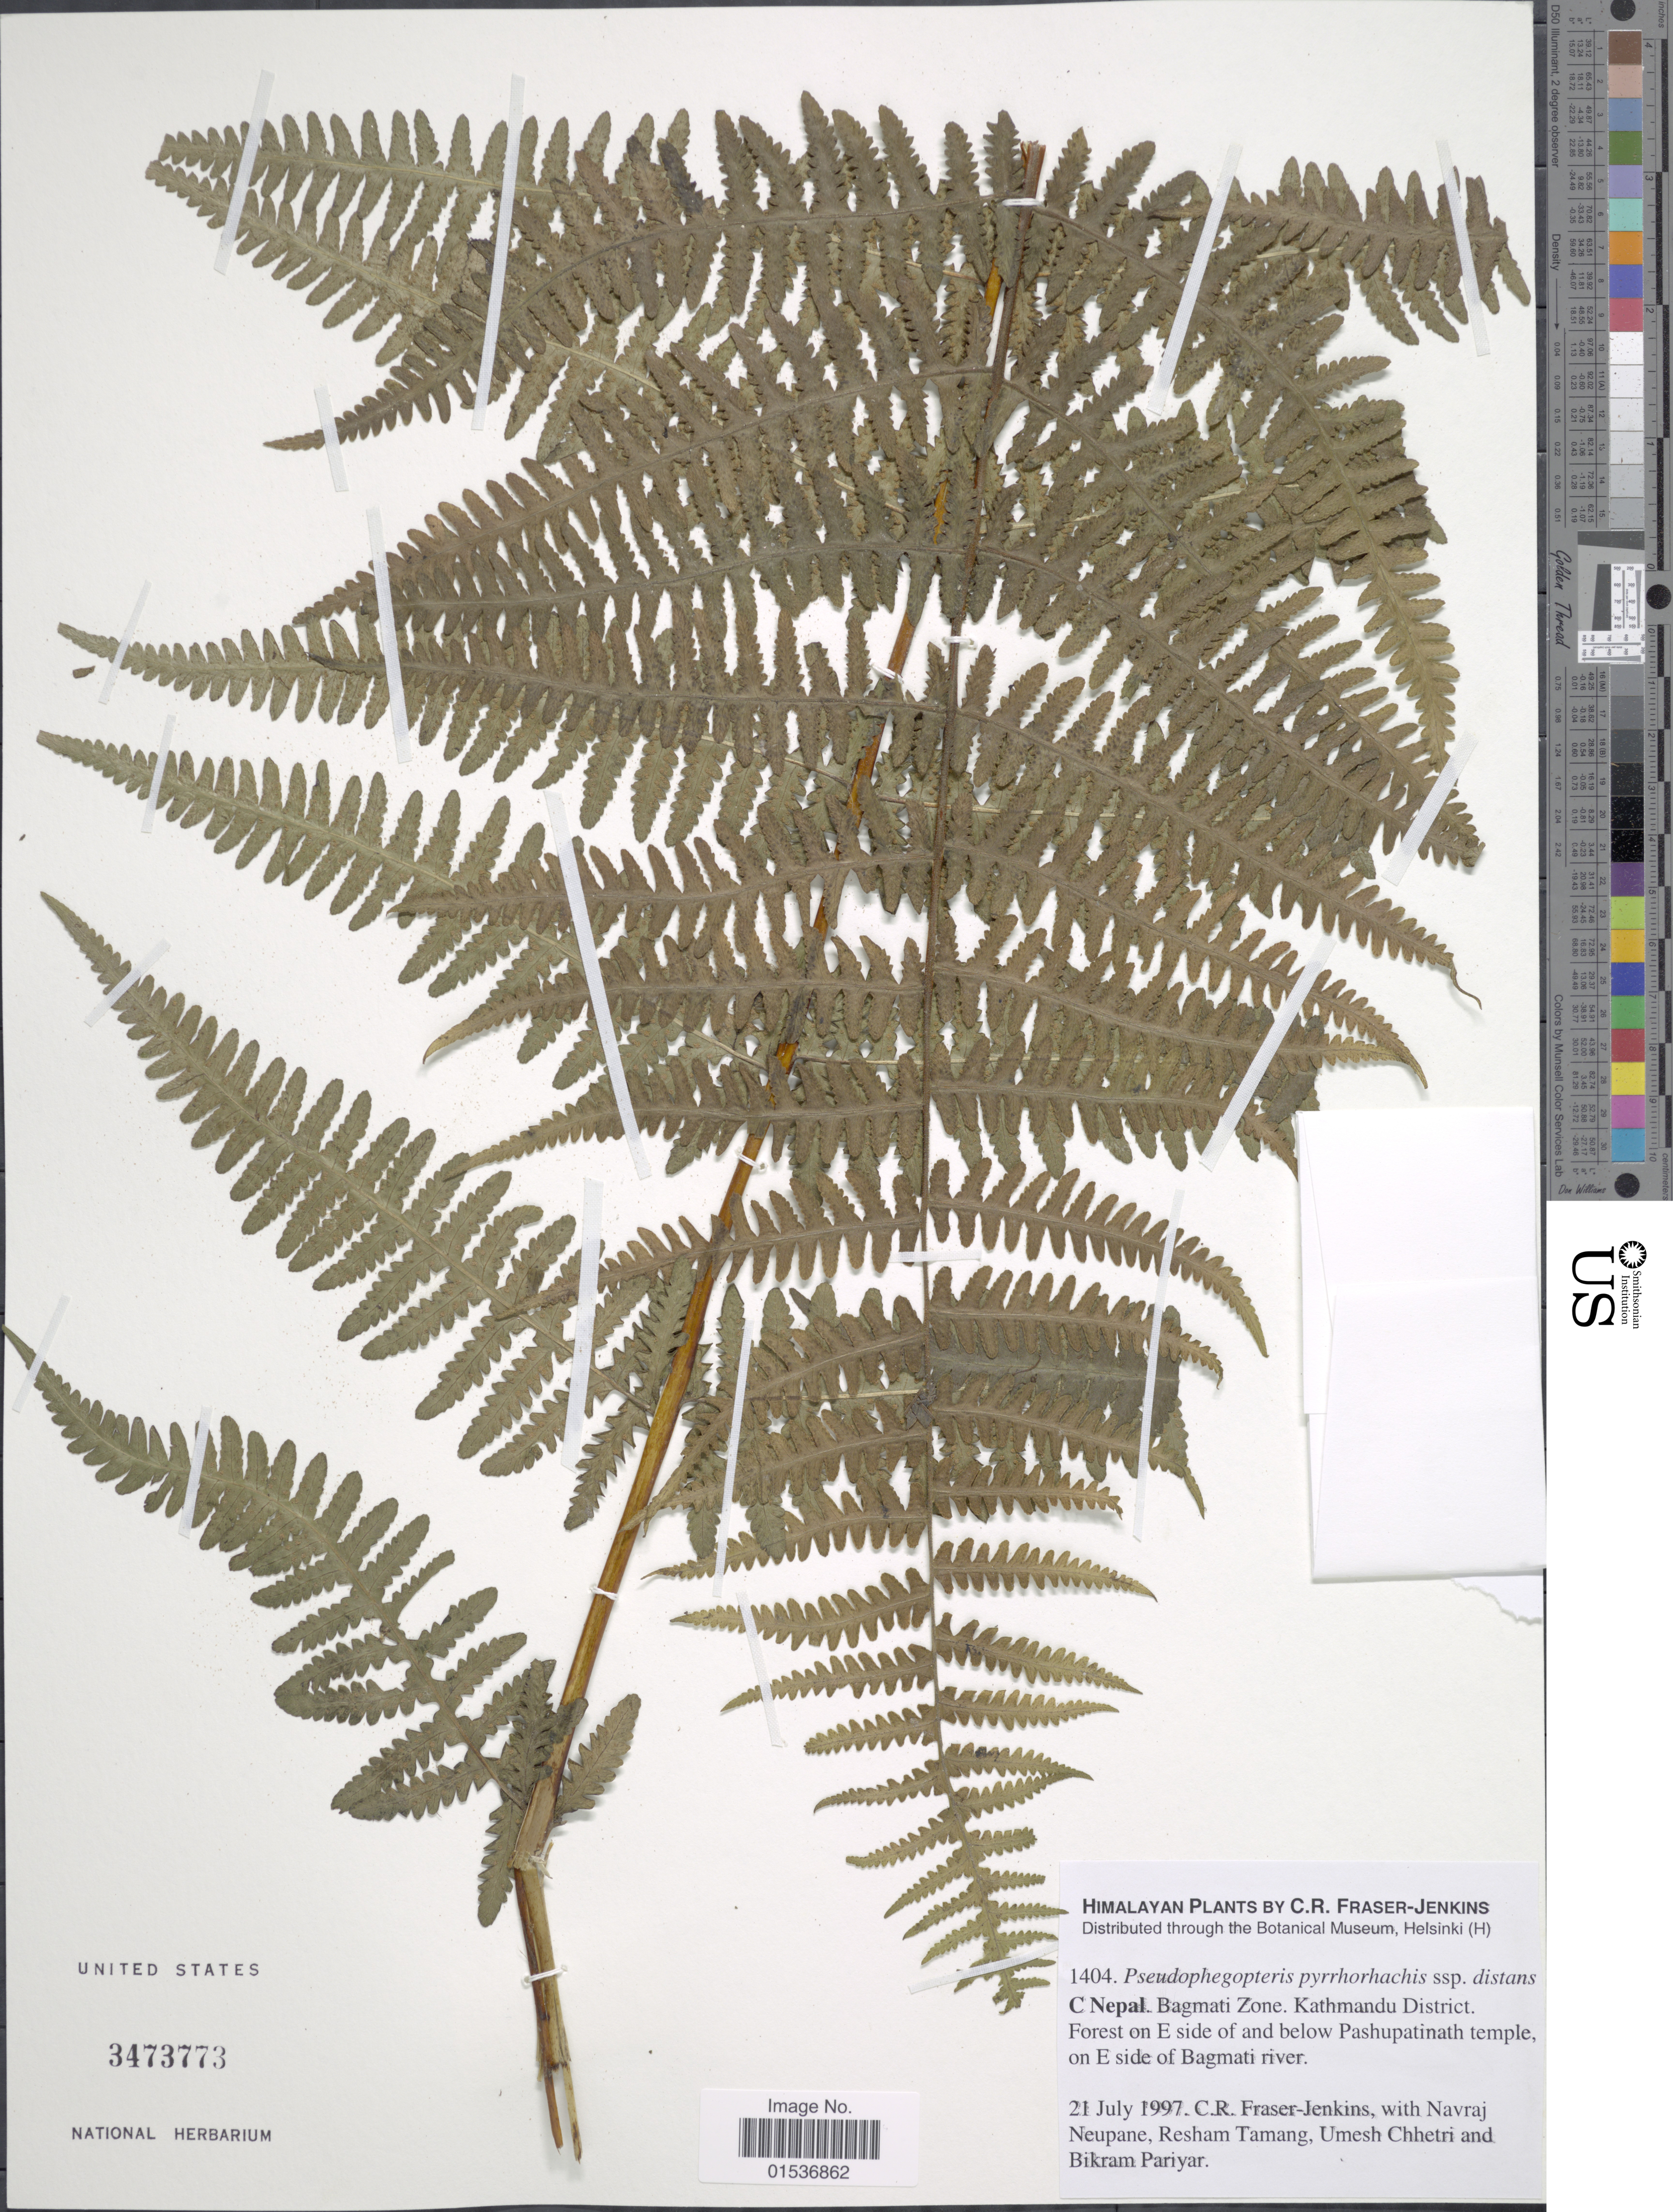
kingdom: Plantae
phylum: Tracheophyta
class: Polypodiopsida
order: Polypodiales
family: Thelypteridaceae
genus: Pseudophegopteris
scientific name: Pseudophegopteris pyrrhorachis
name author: (Kunze) Ching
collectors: C. R. Fraser-Jenkins, N. Neupane, R. Tamang, U. Chhetri & B. Pariyar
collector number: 1404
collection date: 1997-07-21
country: Nepal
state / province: Bagmati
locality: Himalayan, C Nepal, Bagmati Zone. Kathmandu District. Forest on E side of and below Pashupatinath temple on E side of Bagmati river.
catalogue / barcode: US 3473773